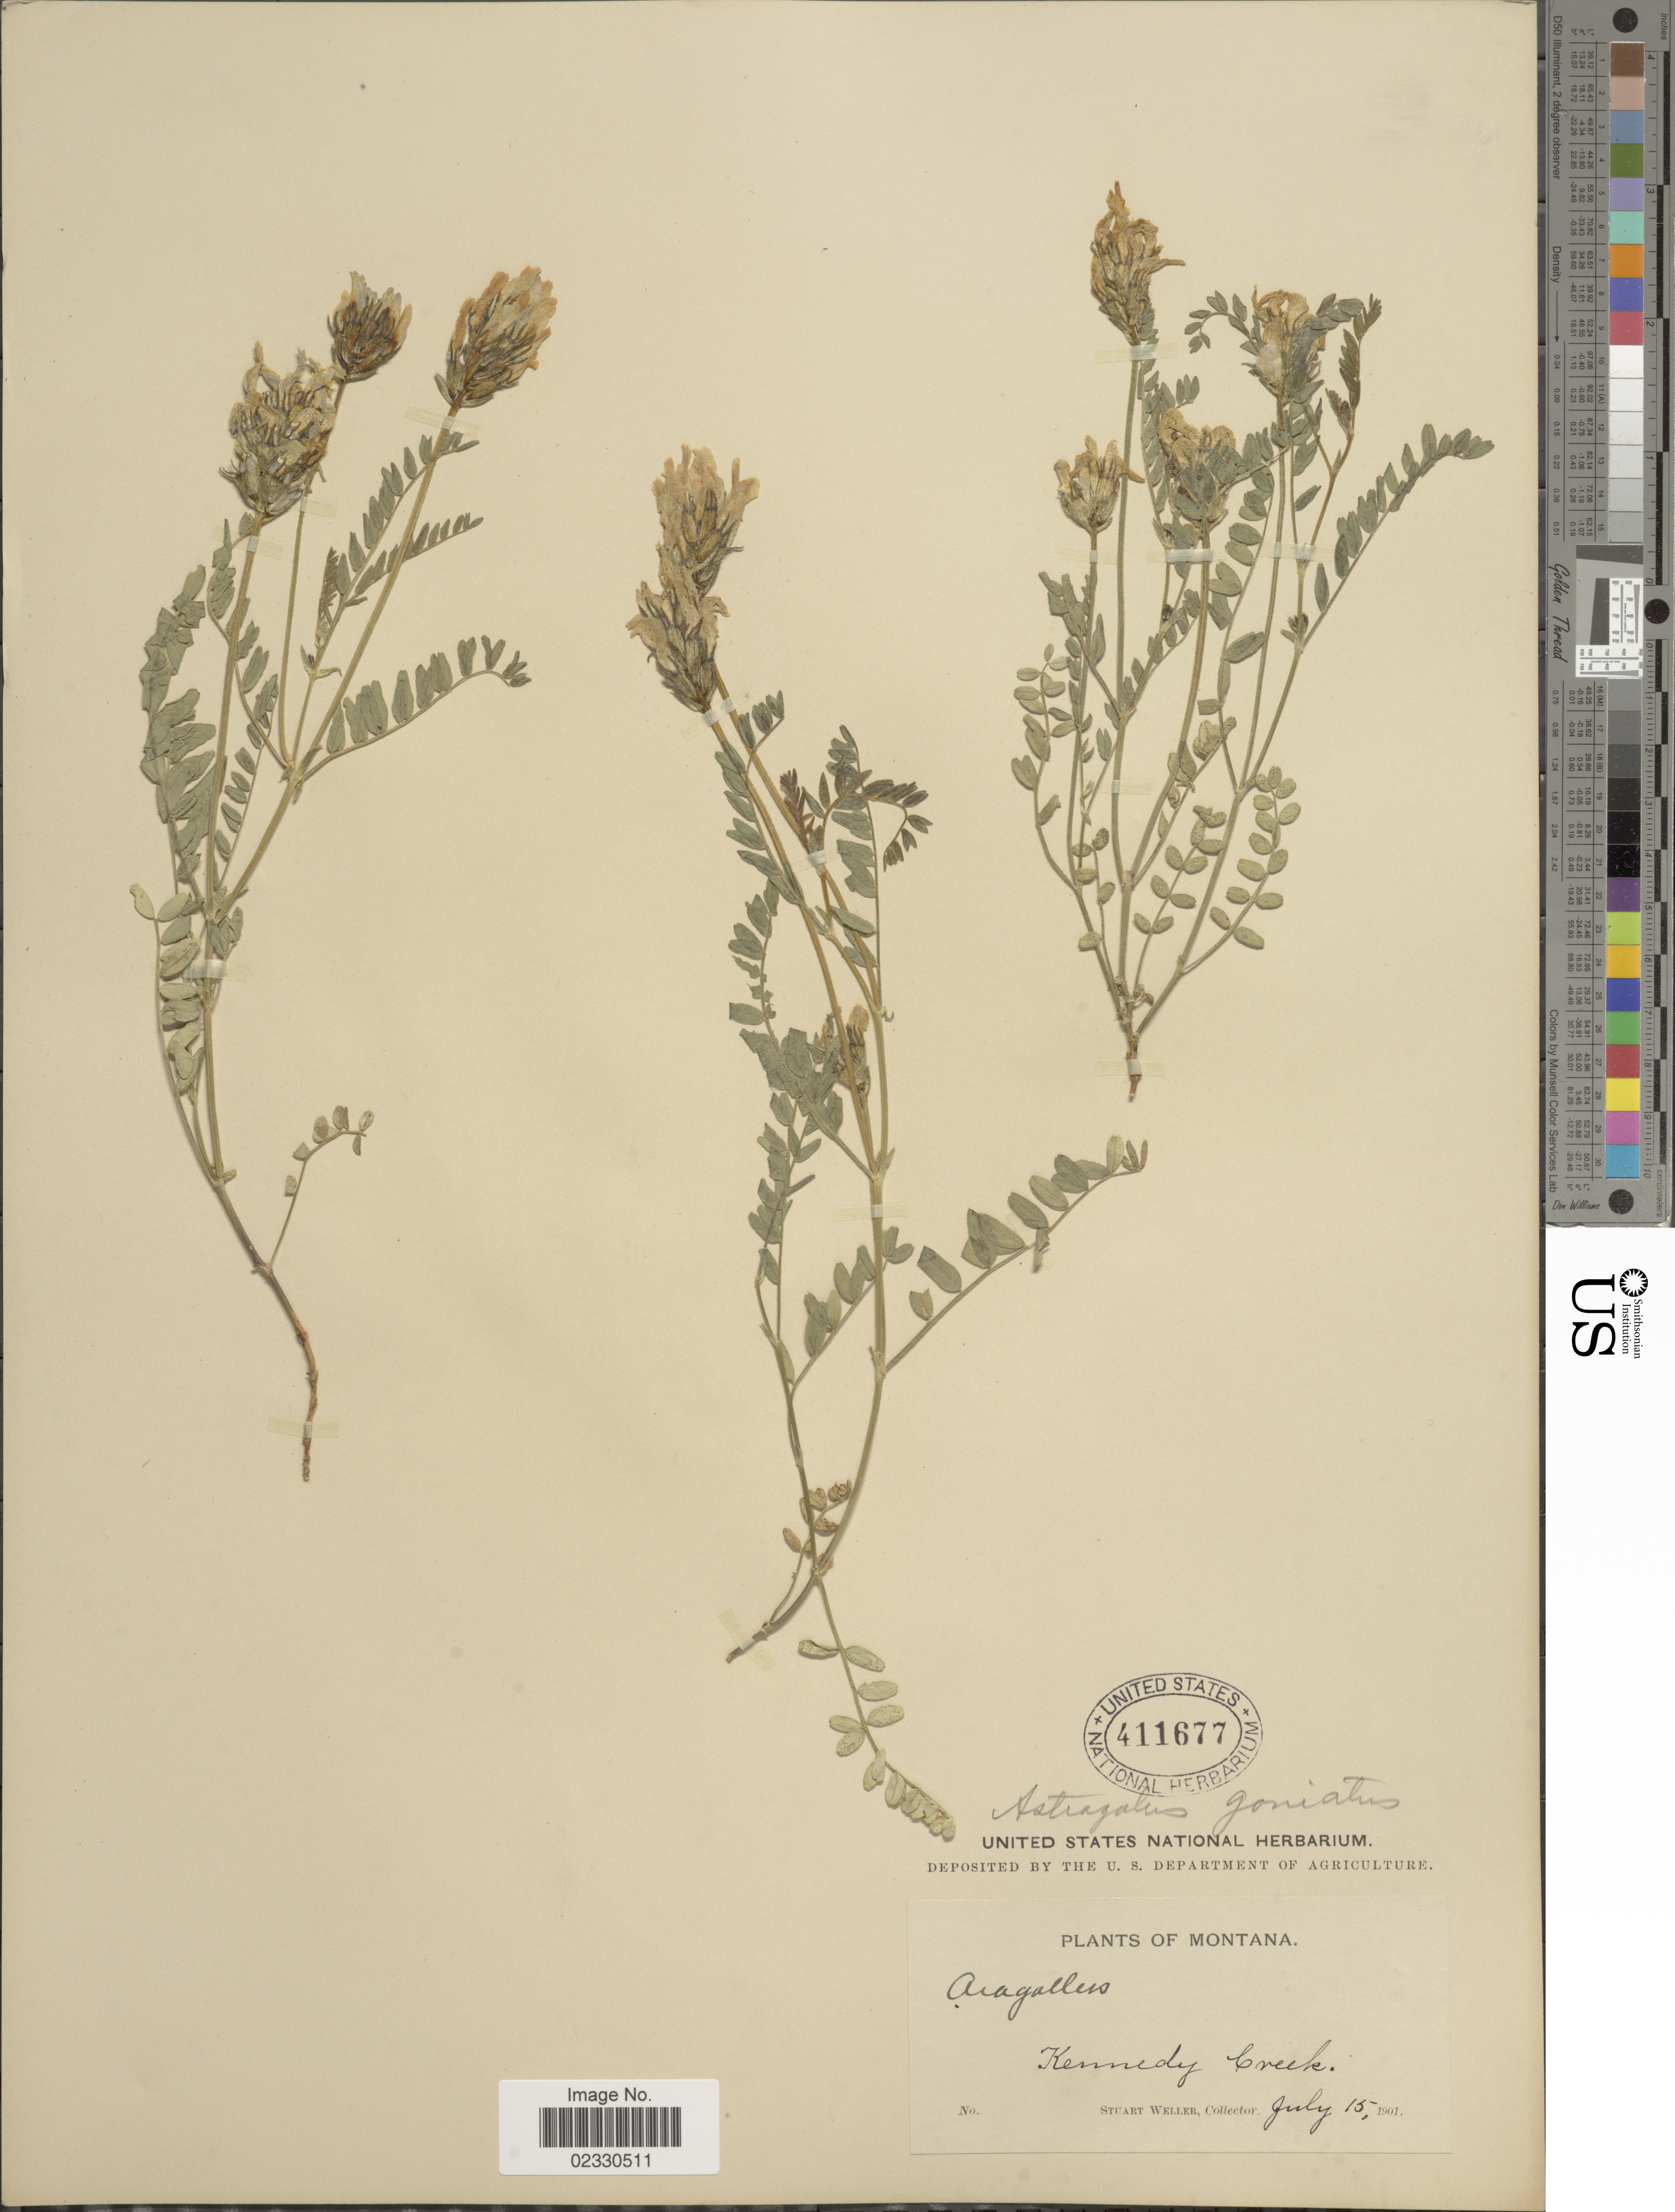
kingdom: Plantae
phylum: Tracheophyta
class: Magnoliopsida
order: Fabales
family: Fabaceae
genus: Astragalus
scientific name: Astragalus dasyglottis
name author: DC.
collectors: S. Weller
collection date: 1901-07-15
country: United States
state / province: Montana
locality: Kennedy Creek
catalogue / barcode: US 411677